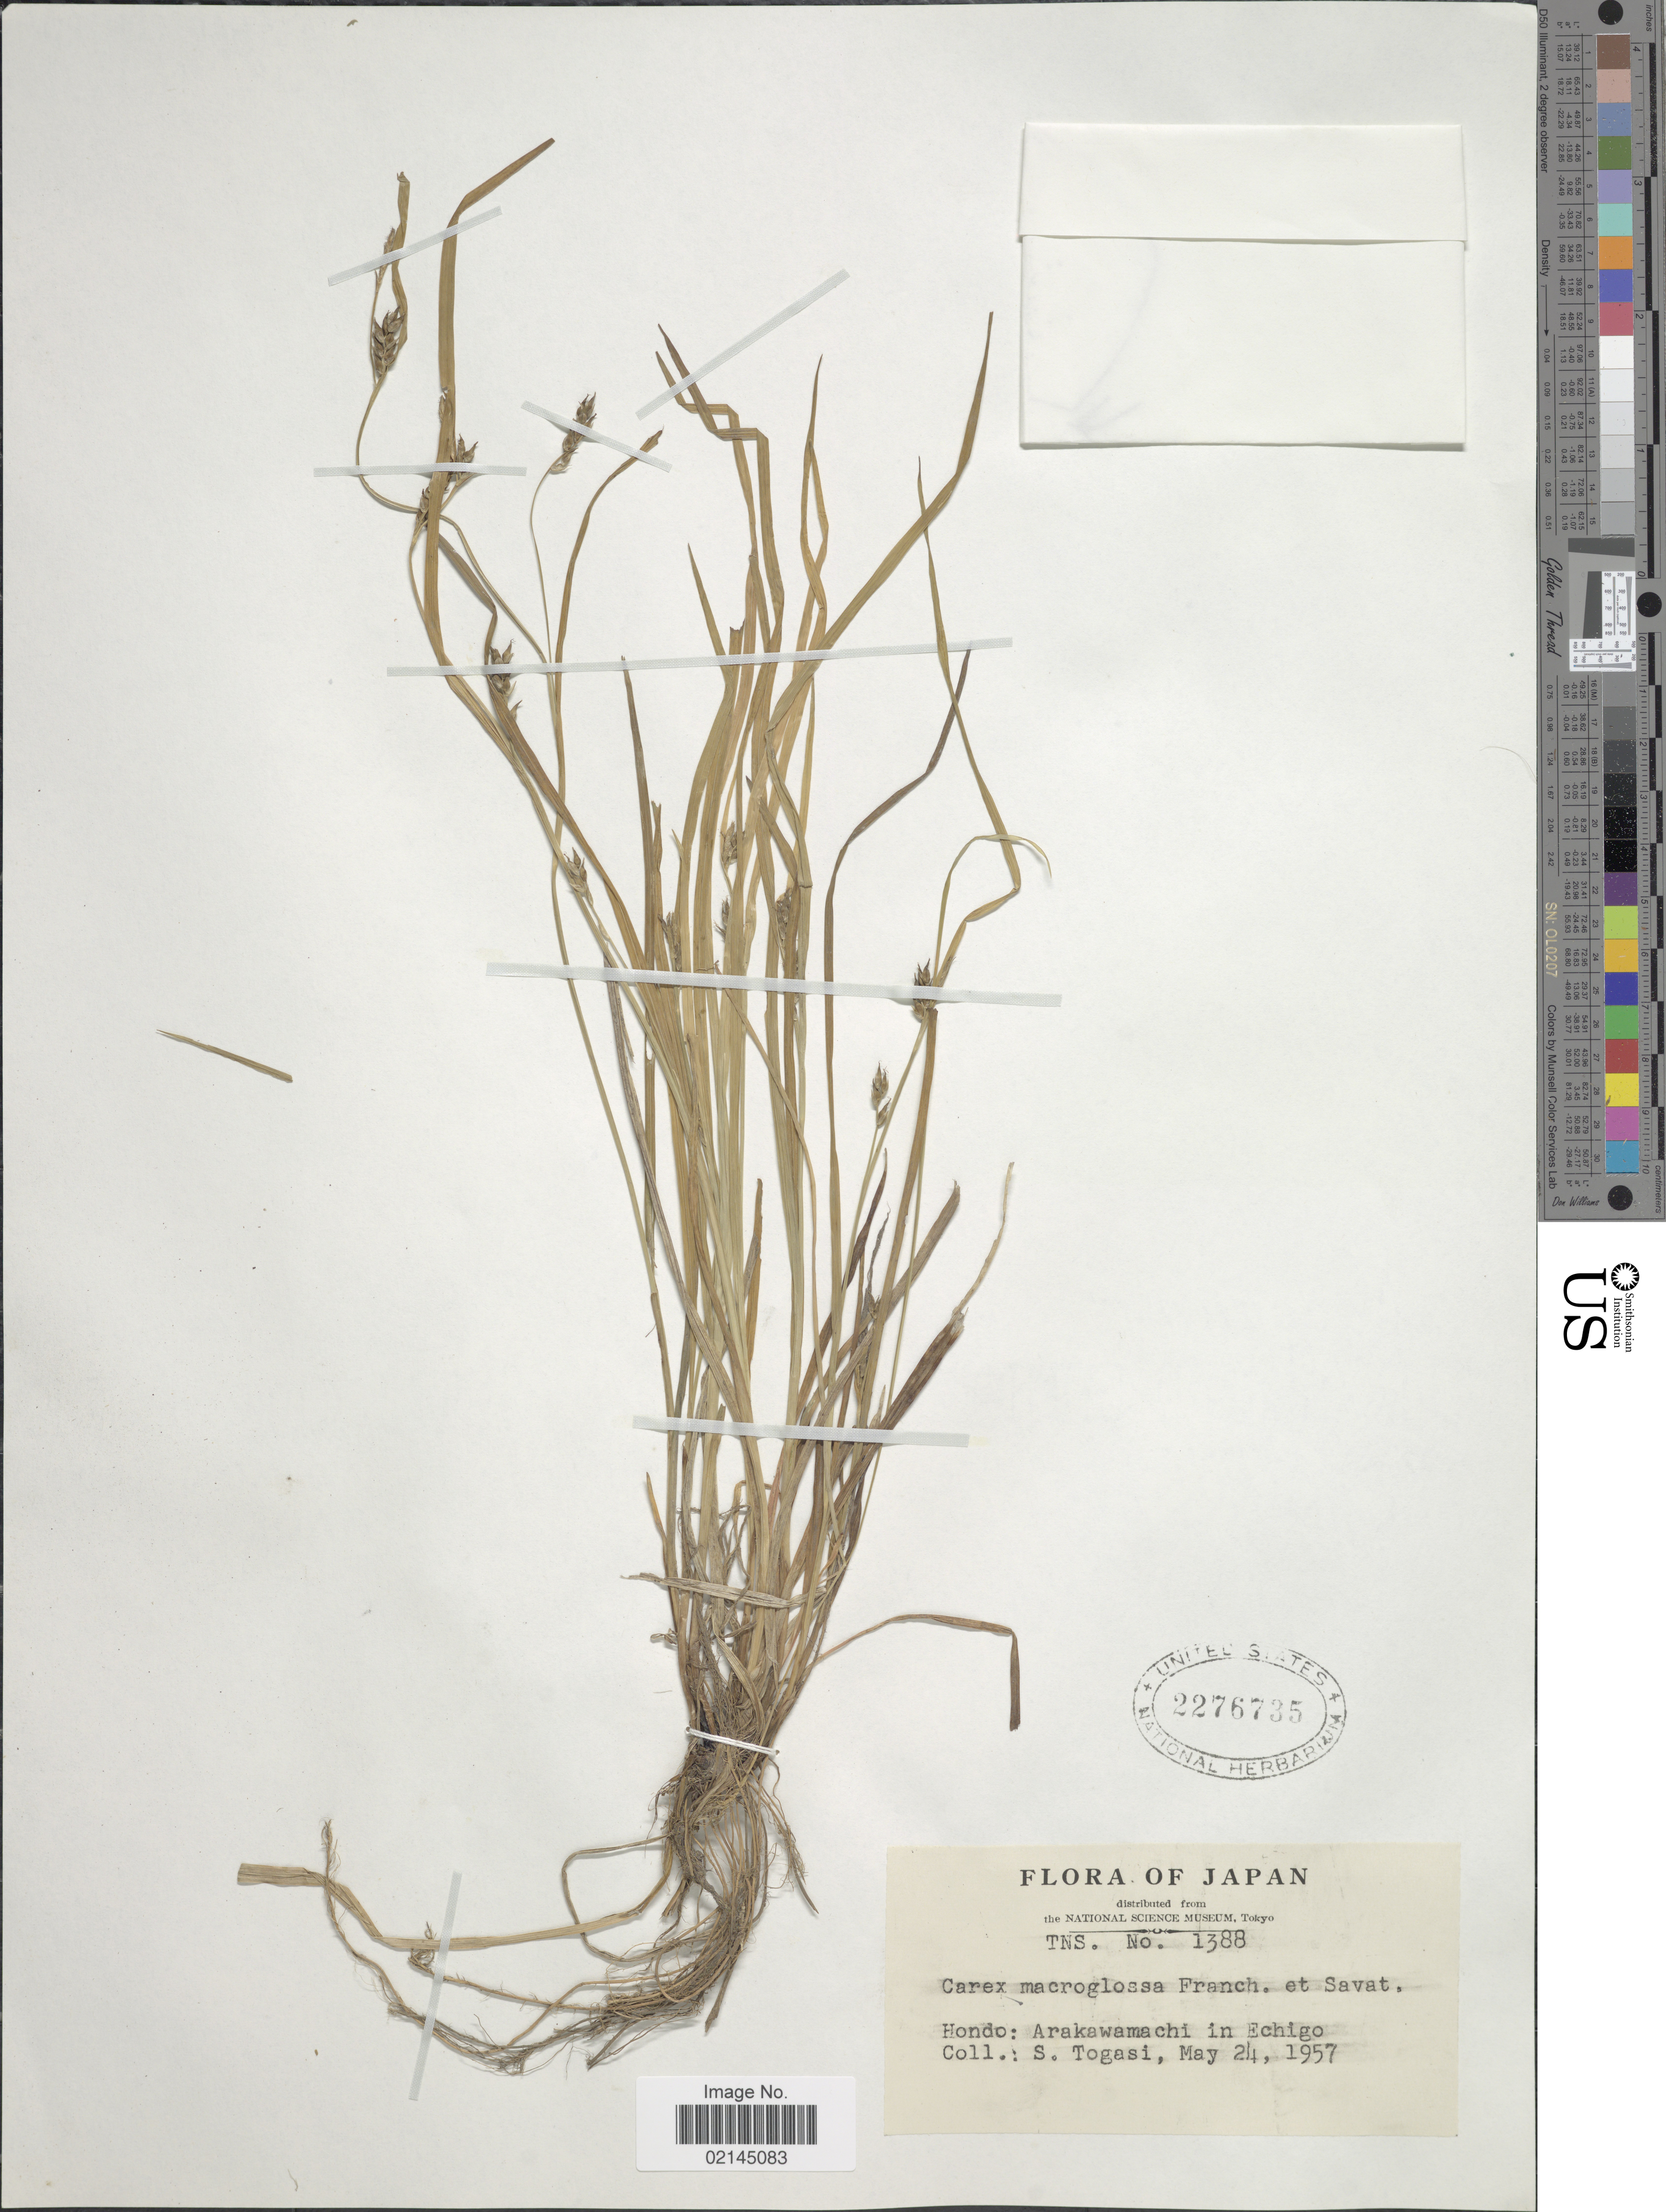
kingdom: Plantae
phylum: Tracheophyta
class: Liliopsida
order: Poales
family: Cyperaceae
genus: Carex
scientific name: Carex jackiana var. macroglossa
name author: (Franch. & Sav.) Kük.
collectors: S. Togasi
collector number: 1388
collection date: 1957-05-24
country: Japan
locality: Hondo: Arakawamachi in Echigo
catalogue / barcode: US 227635